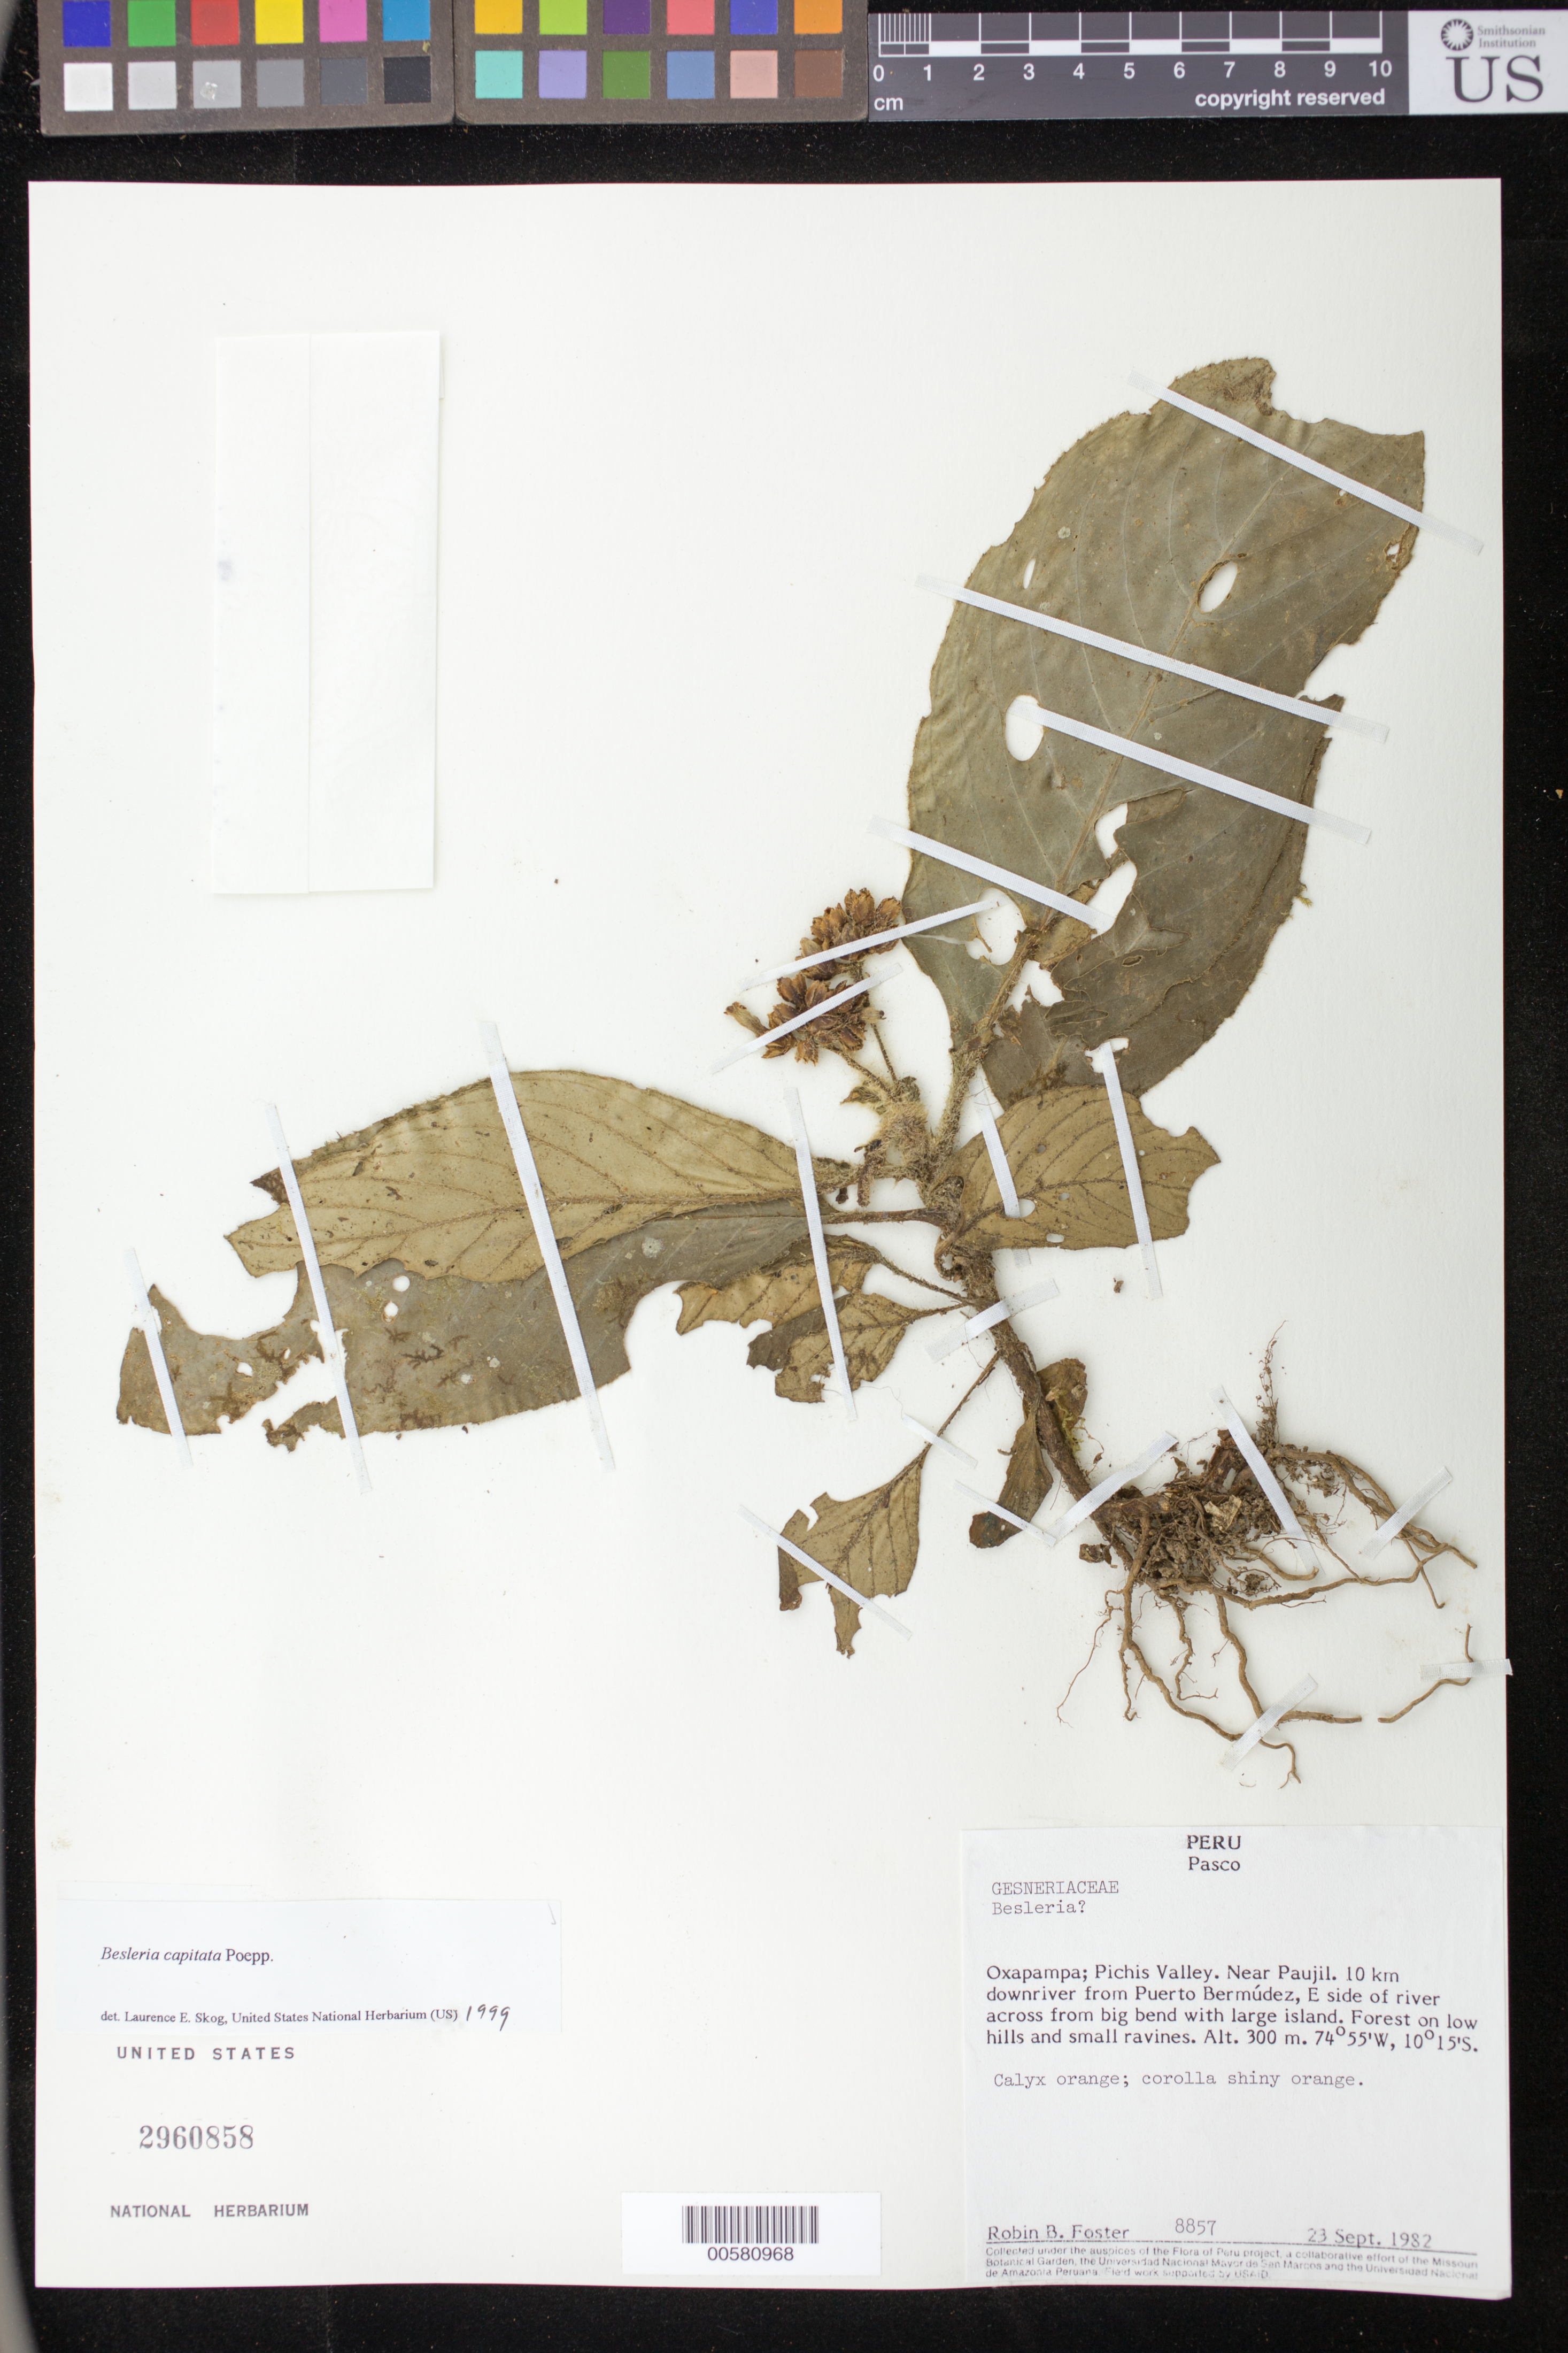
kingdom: Plantae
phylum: Tracheophyta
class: Magnoliopsida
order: Lamiales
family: Gesneriaceae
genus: Besleria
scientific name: Besleria capitata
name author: Poepp.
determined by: Skog, Laurence E.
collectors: R. B. Foster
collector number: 8857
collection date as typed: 23 Sep 1982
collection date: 1982-09-23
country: Peru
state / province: Pasco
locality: Oxapampa; Pichis Valley, near Paujil, 10 km downriver from Puerto Bermúdez, E side of river across frombig bend with large island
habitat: Forest on low hills and small ravines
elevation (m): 300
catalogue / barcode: US 2960858